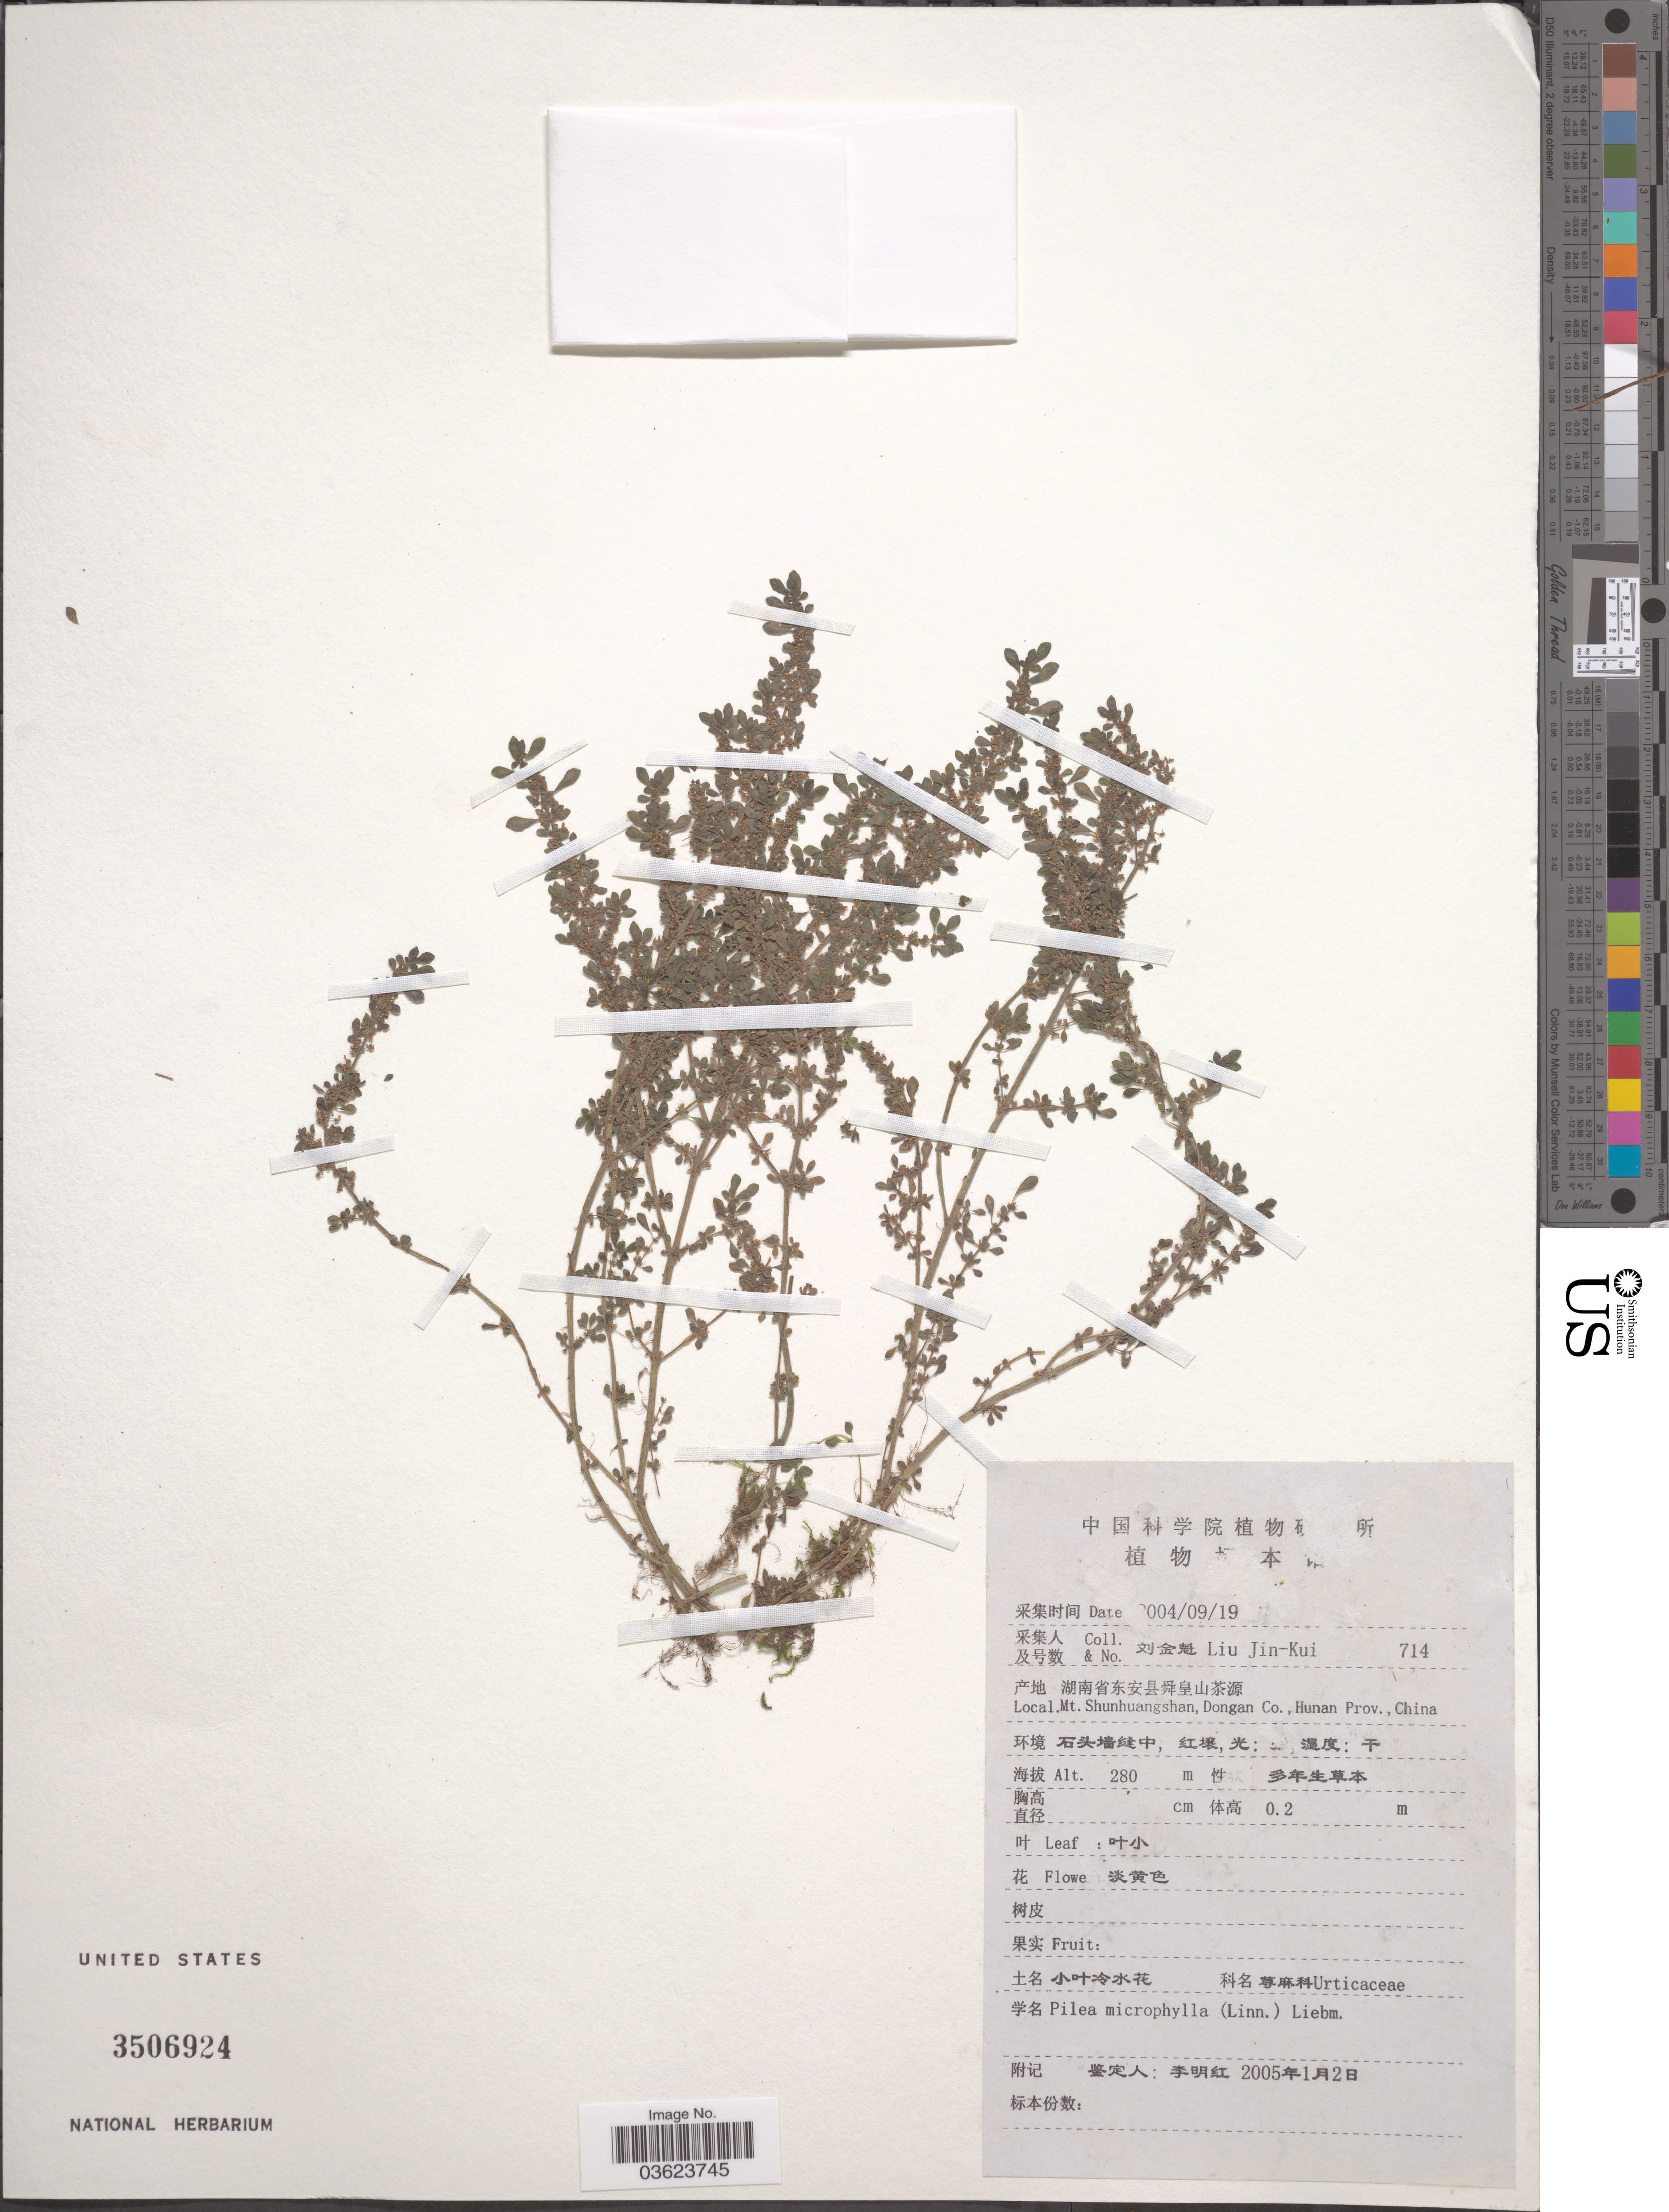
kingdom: Plantae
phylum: Tracheophyta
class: Magnoliopsida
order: Rosales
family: Urticaceae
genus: Pilea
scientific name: Pilea microphylla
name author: (L.) Liebm.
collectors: Liu Jin-Kui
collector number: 714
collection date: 2004-09-19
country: China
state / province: Hunan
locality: Mt. Shunhuangshan, Dongan Co.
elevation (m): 280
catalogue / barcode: US 3506924